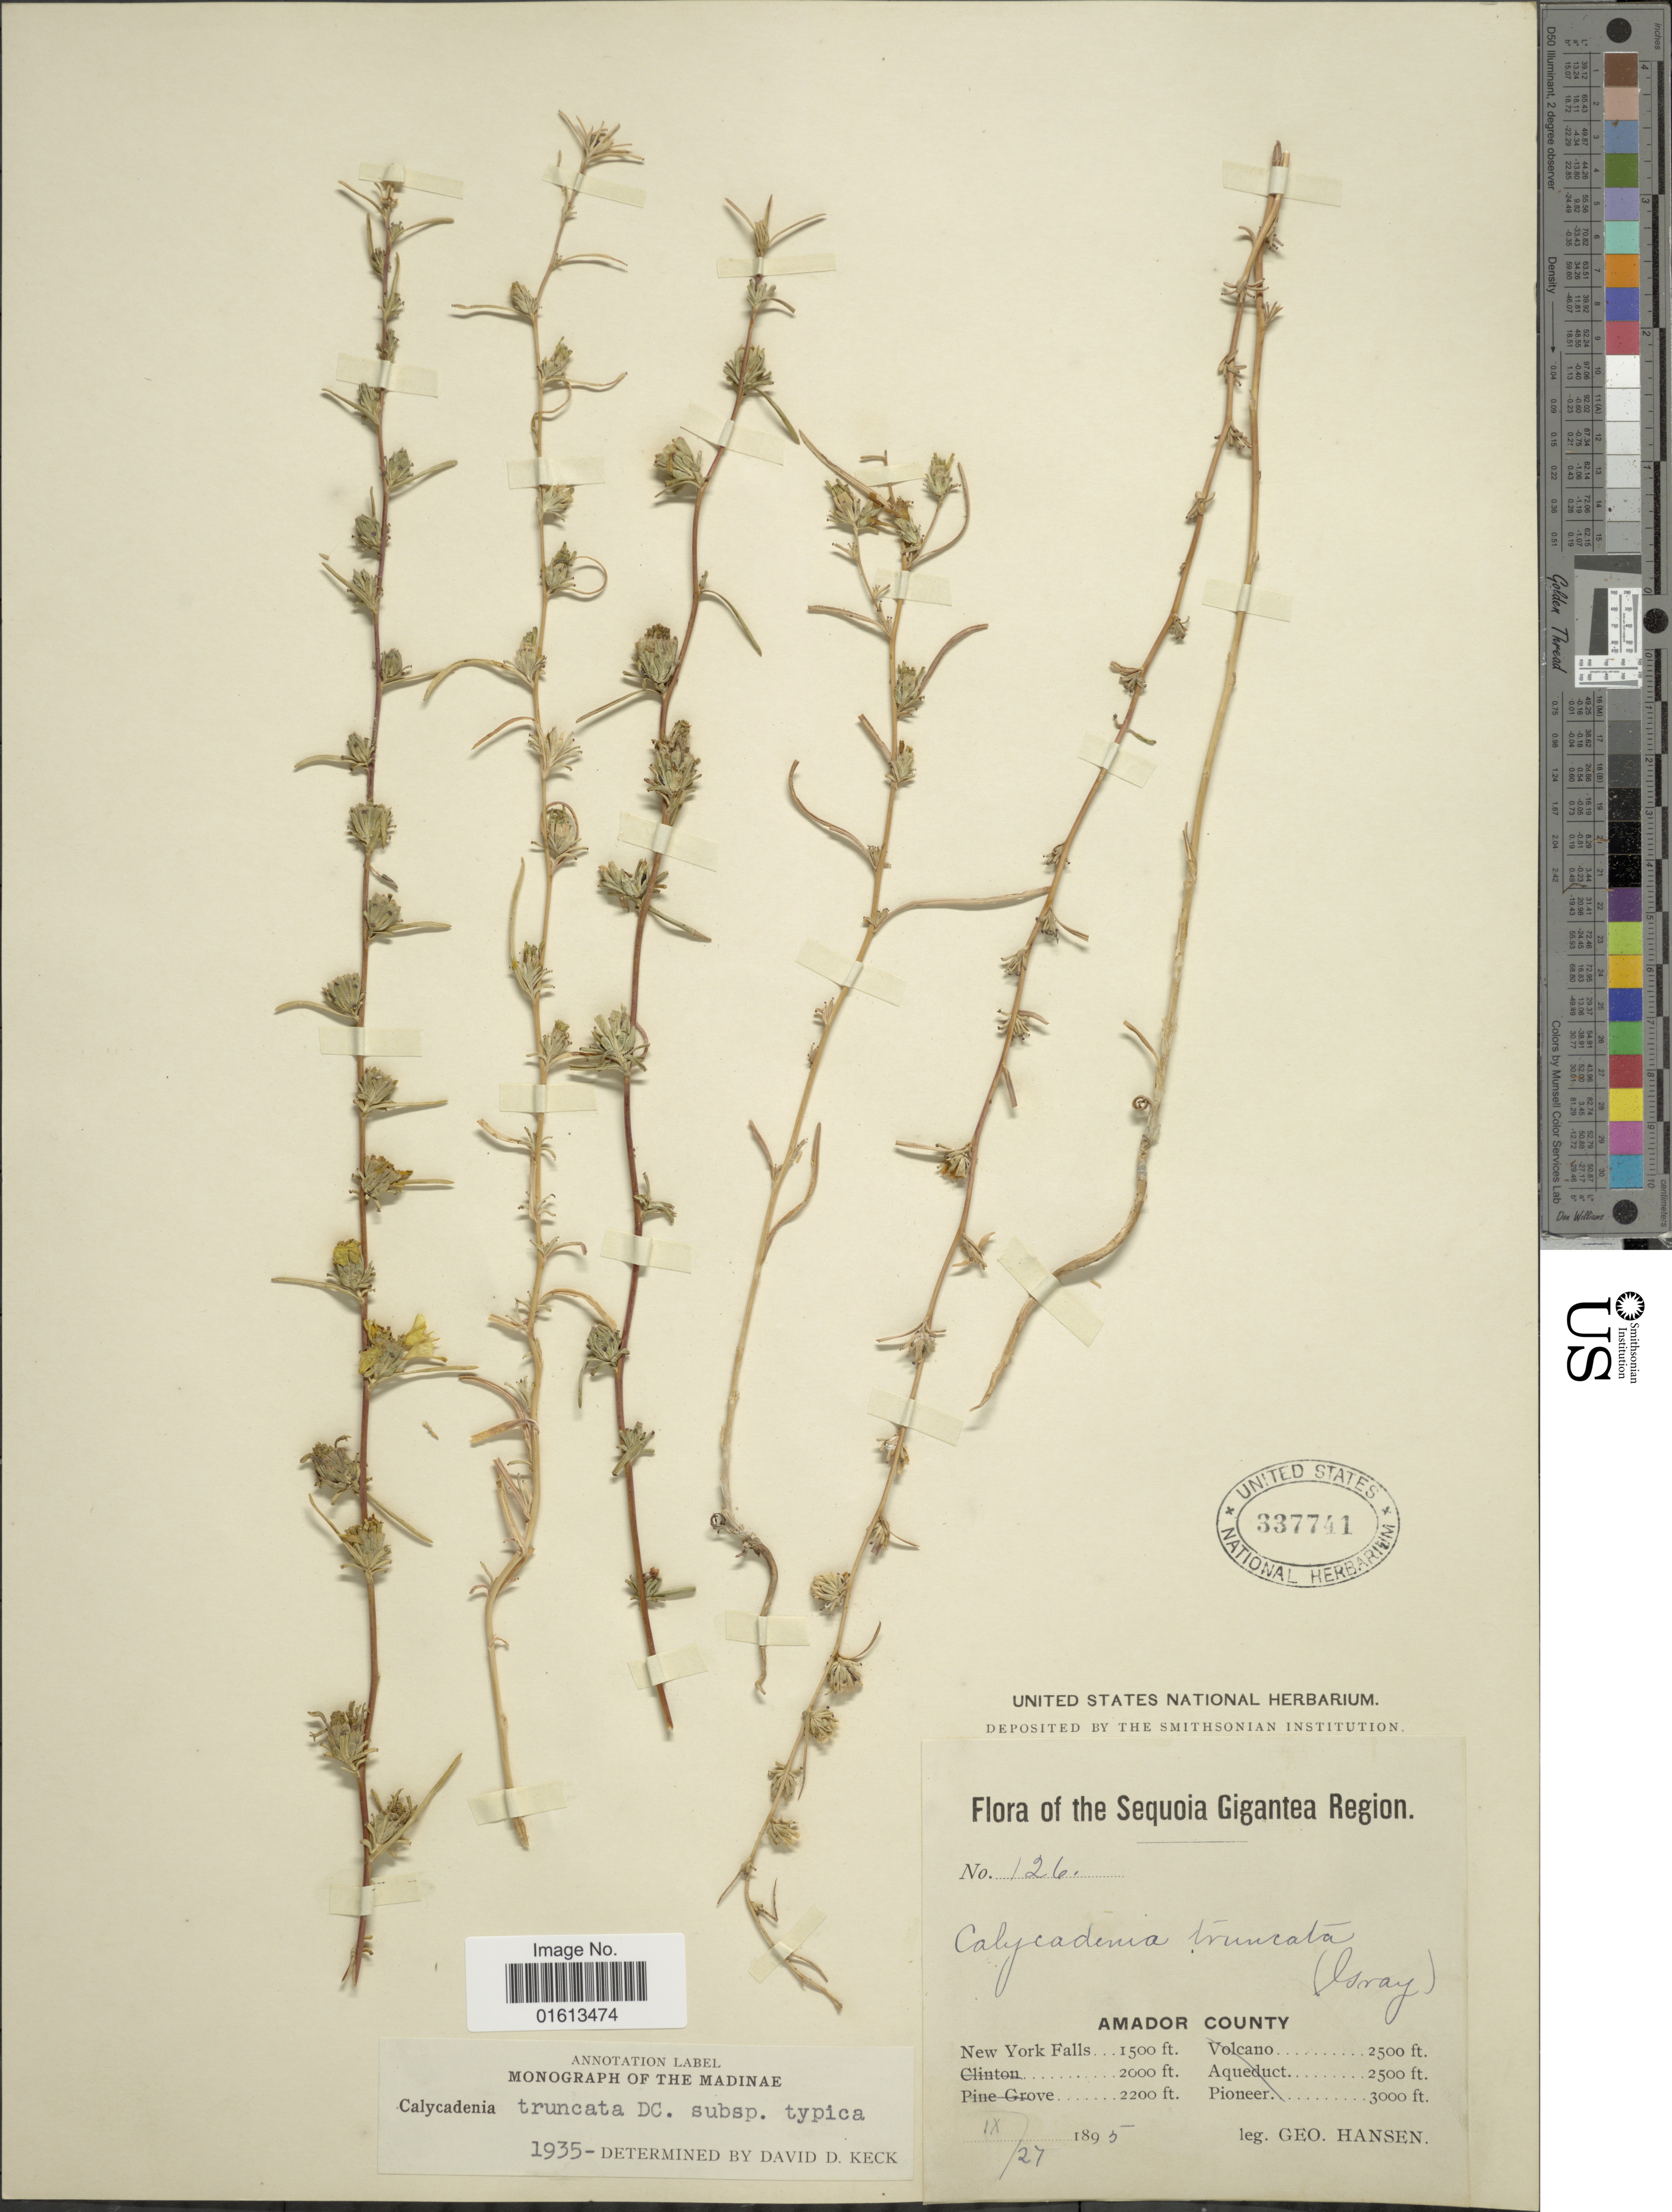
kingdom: Plantae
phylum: Tracheophyta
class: Magnoliopsida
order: Asterales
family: Asteraceae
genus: Calycadenia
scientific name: Calycadenia truncata subsp. truncata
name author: DC.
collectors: G. Hansen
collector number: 126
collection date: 1895-09-27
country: United States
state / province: California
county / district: Amador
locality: Sequoia Gigantea Region, Amador County, New York Falls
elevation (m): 457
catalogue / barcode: US 337741